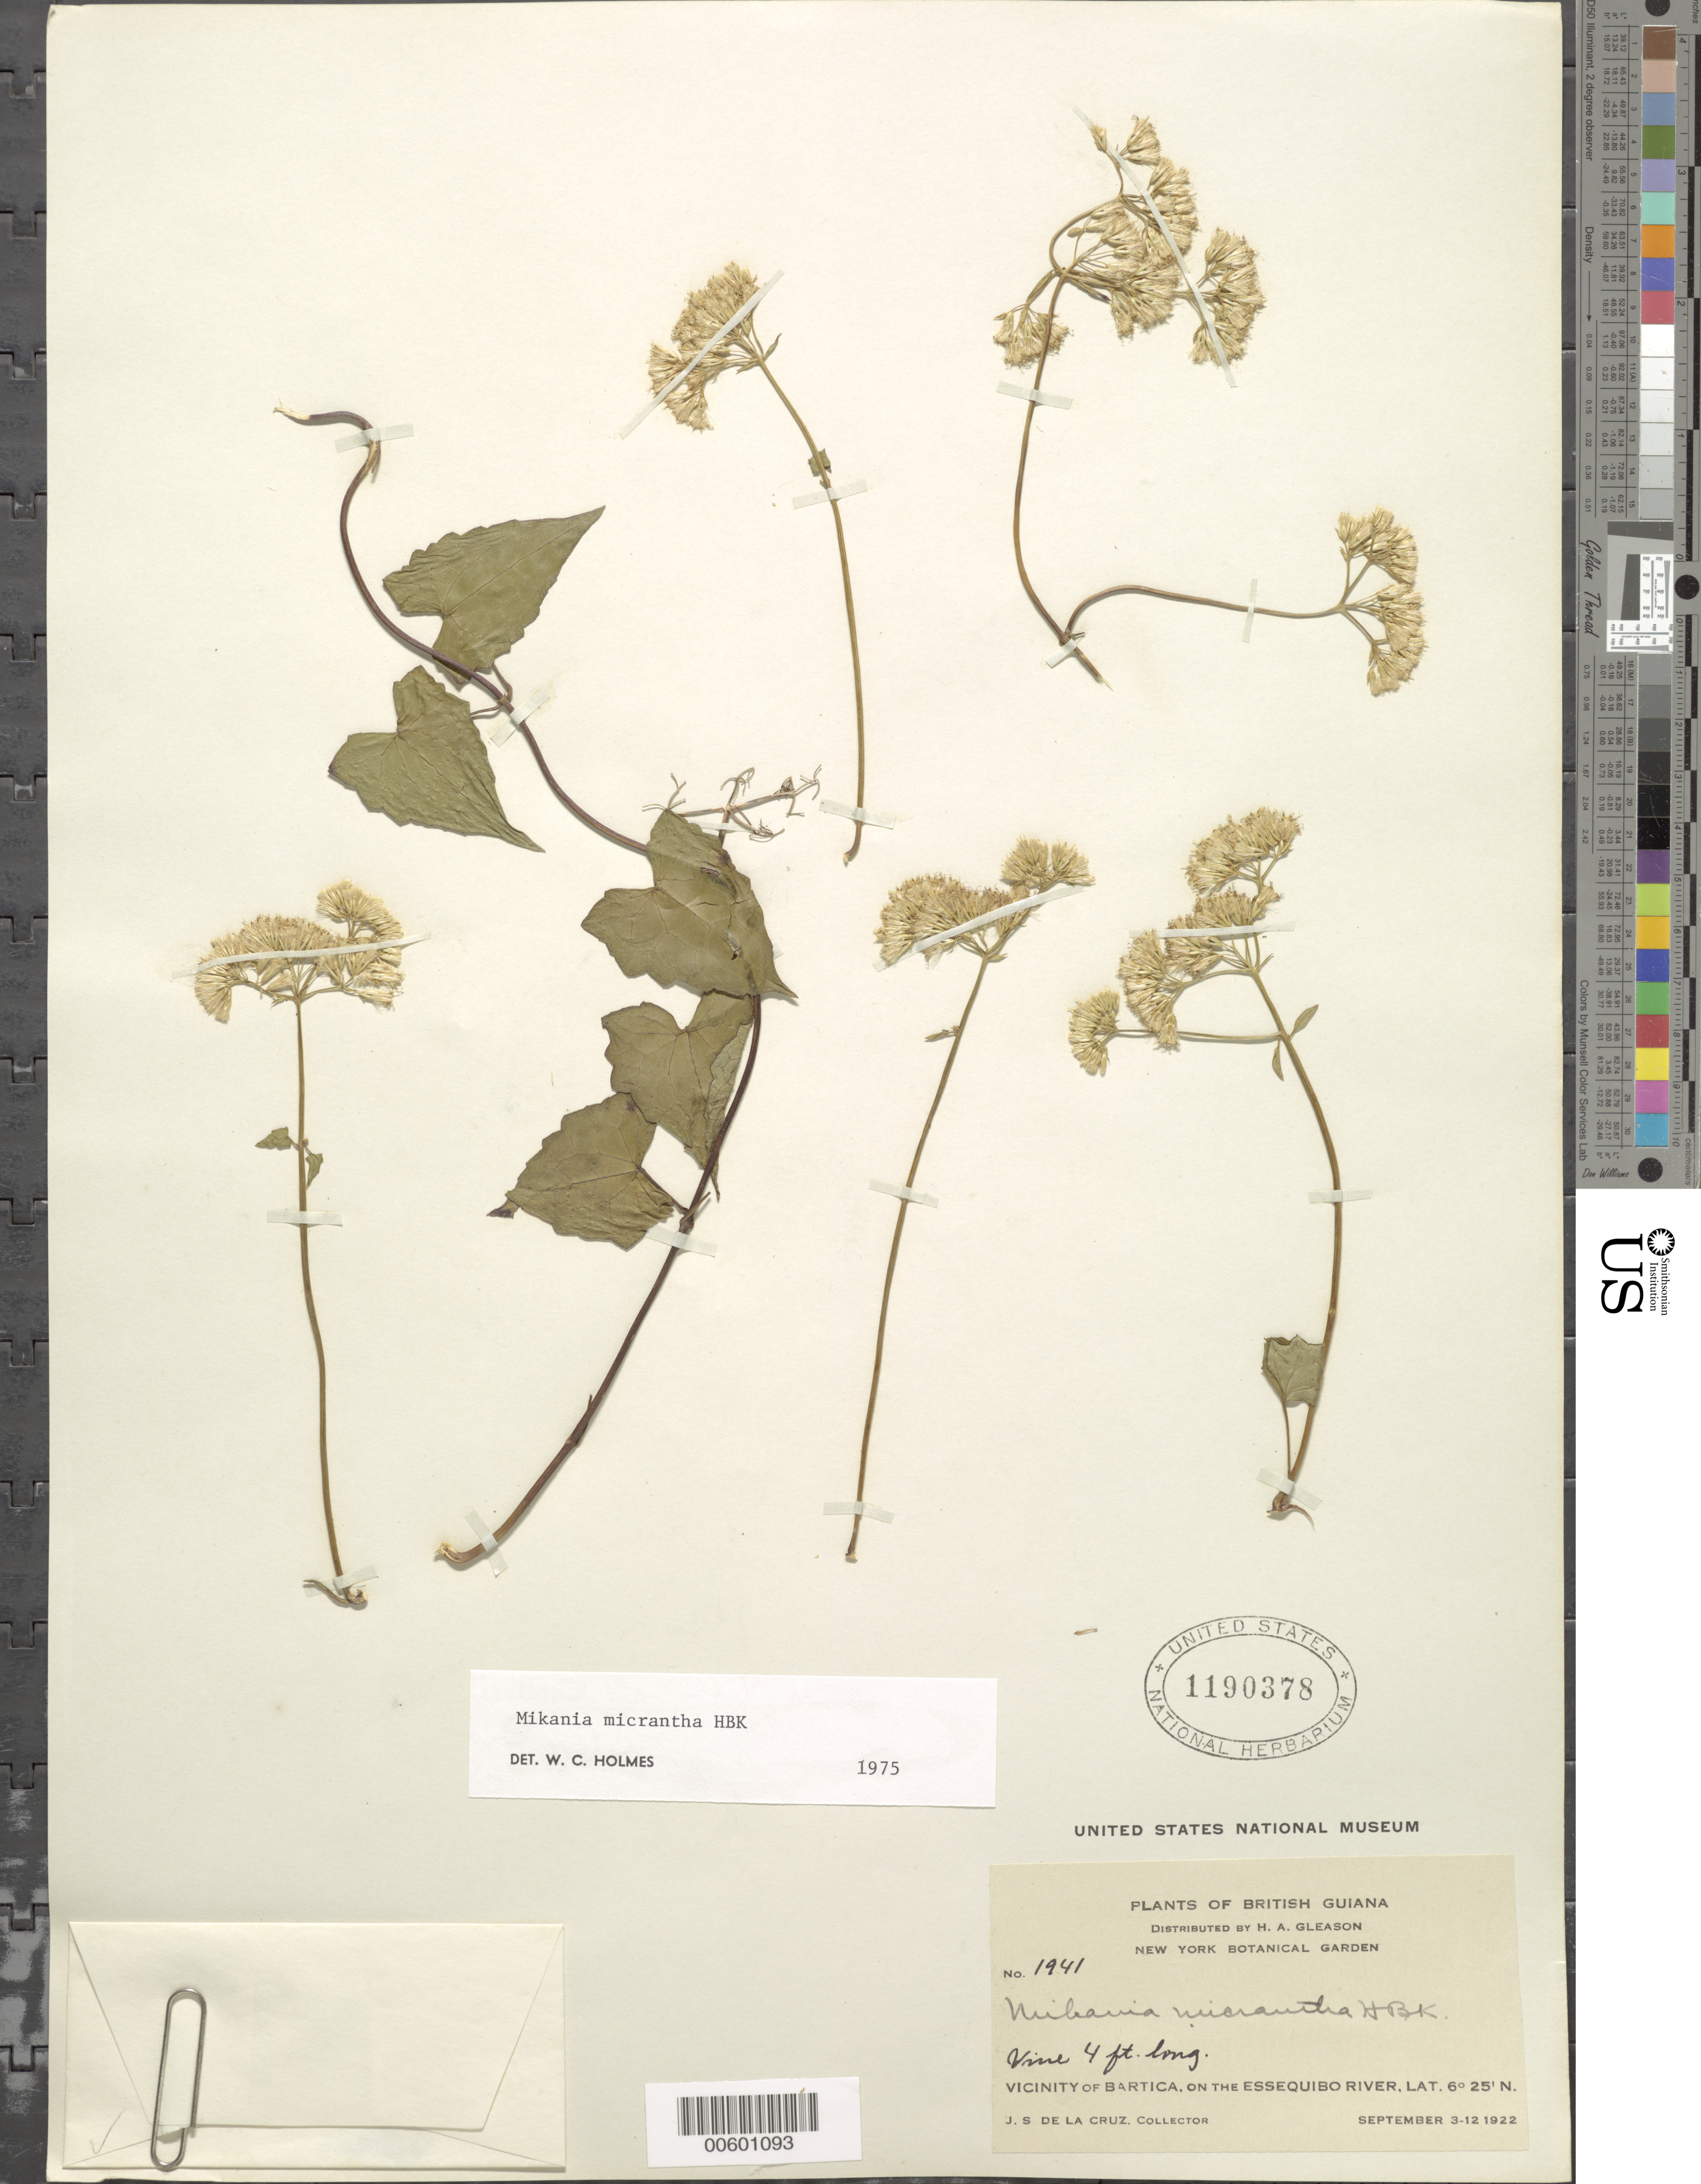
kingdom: Plantae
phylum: Tracheophyta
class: Magnoliopsida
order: Asterales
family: Asteraceae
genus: Mikania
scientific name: Mikania micrantha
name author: Kunth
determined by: Holmes, W. C.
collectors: J. S. de la Cruz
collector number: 1941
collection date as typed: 3-Sep-22 to 12-Sep-22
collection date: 1922-09-03/1922-09-12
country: Guyana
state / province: Cuyuni-Mazaruni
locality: Bartica, vic., on the Essequibo River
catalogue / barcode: US 1190378